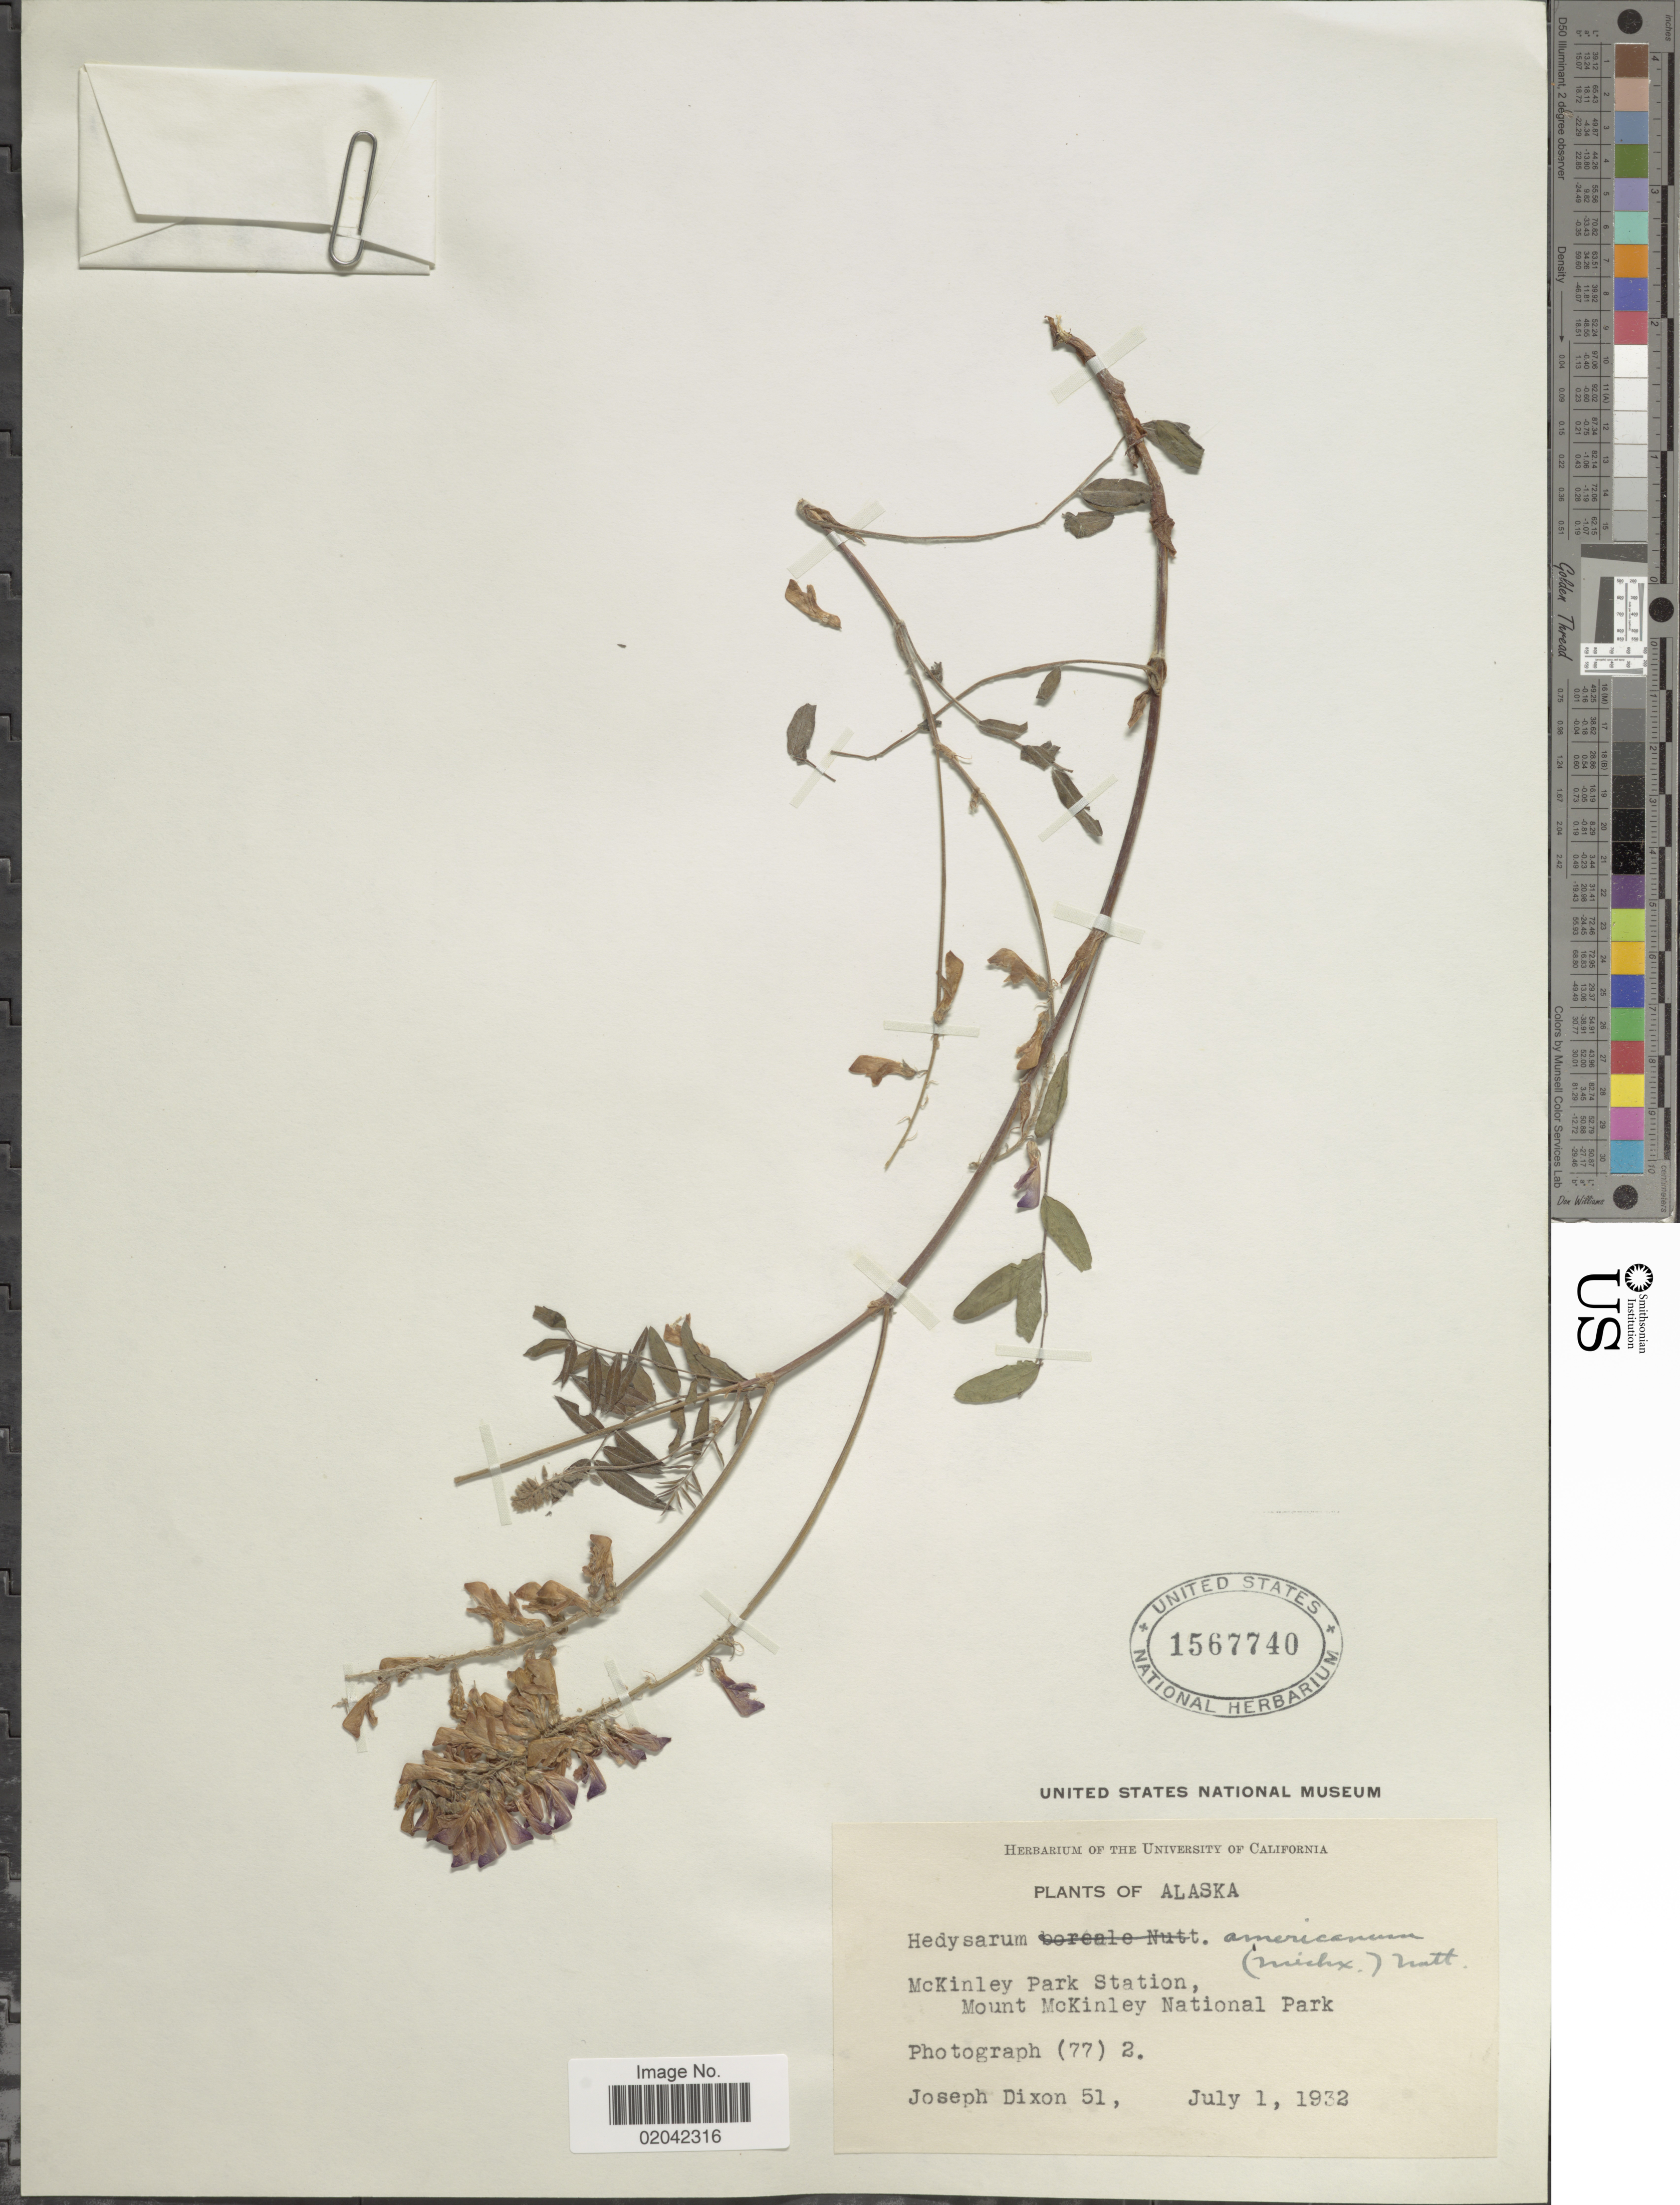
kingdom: Plantae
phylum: Tracheophyta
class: Magnoliopsida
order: Fabales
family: Fabaceae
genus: Hedysarum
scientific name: Hedysarum alpinum var. americanum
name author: Michx. ex Pursh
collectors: J. Dixon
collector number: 51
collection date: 1932-07-01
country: United States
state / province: Alaska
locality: McKinley Park Station, Mount McKinley National Park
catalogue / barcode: US 1567740